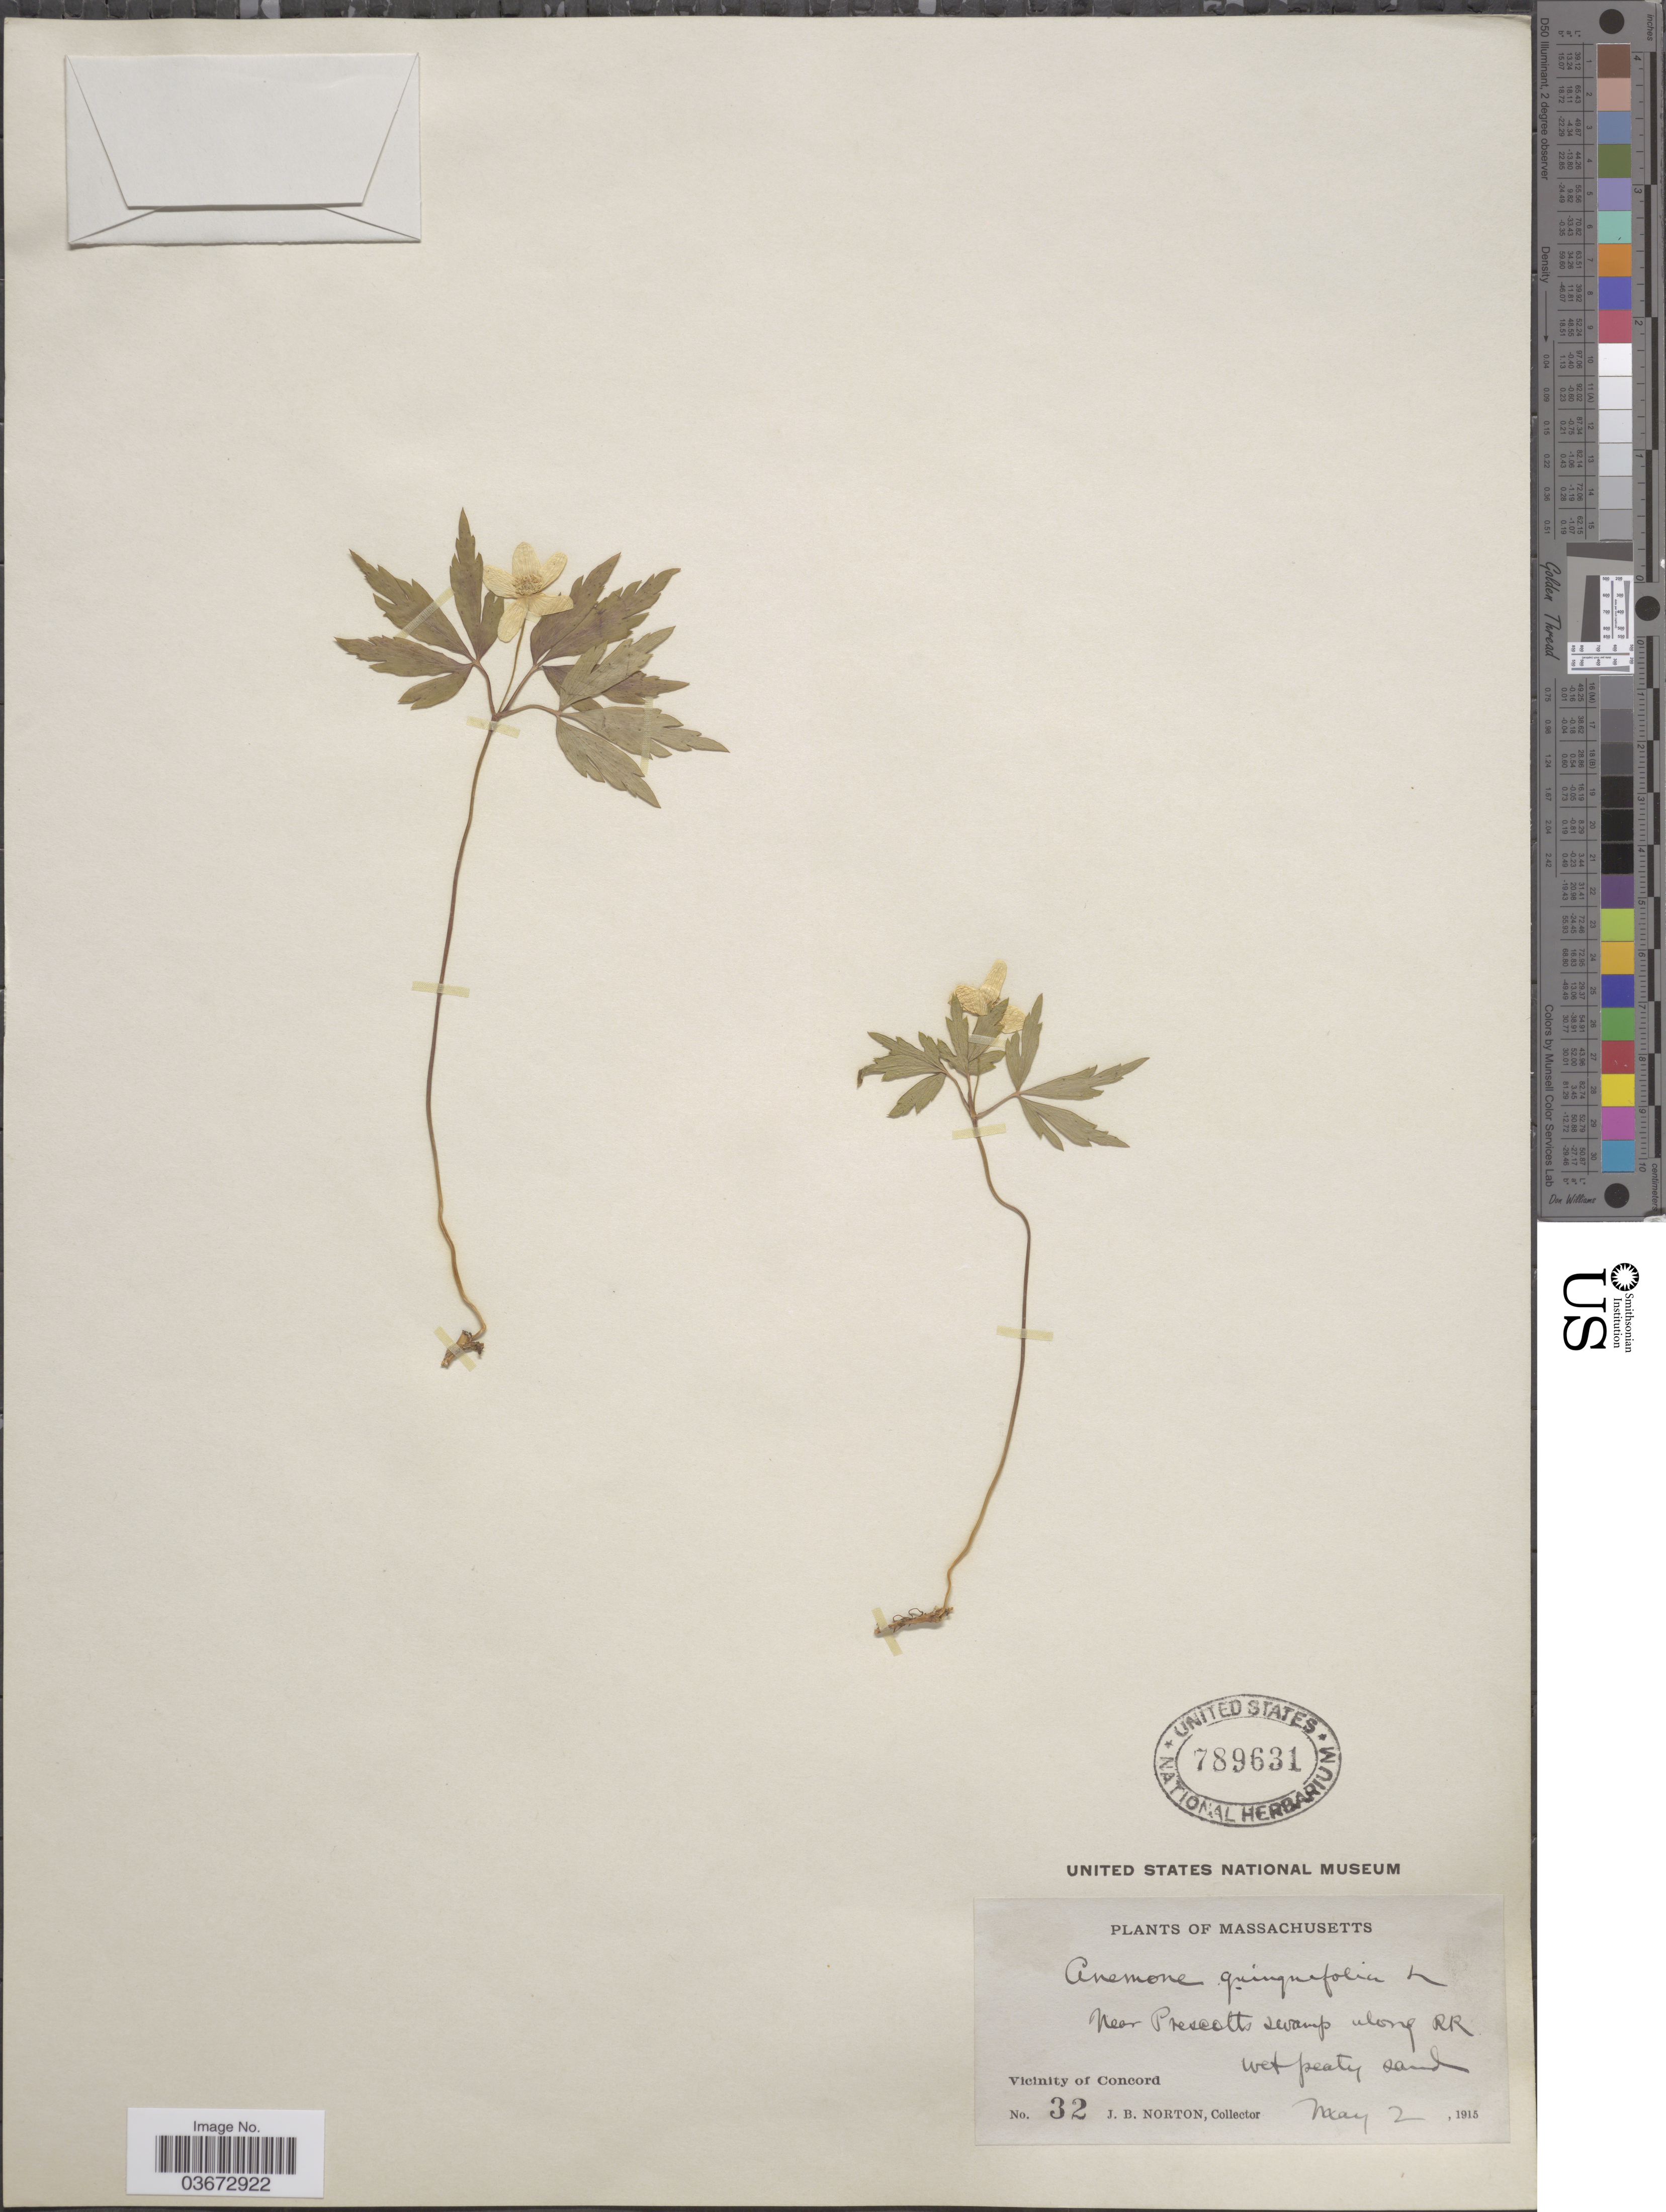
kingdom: Plantae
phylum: Tracheophyta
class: Magnoliopsida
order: Ranunculales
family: Ranunculaceae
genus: Anemone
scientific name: Anemone quinquefolia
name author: L.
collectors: J. B. Norton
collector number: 32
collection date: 1915-05-02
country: United States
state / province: Massachusetts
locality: Near Prescotts swamp along RR. Vicinity of Concord.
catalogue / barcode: US 789631